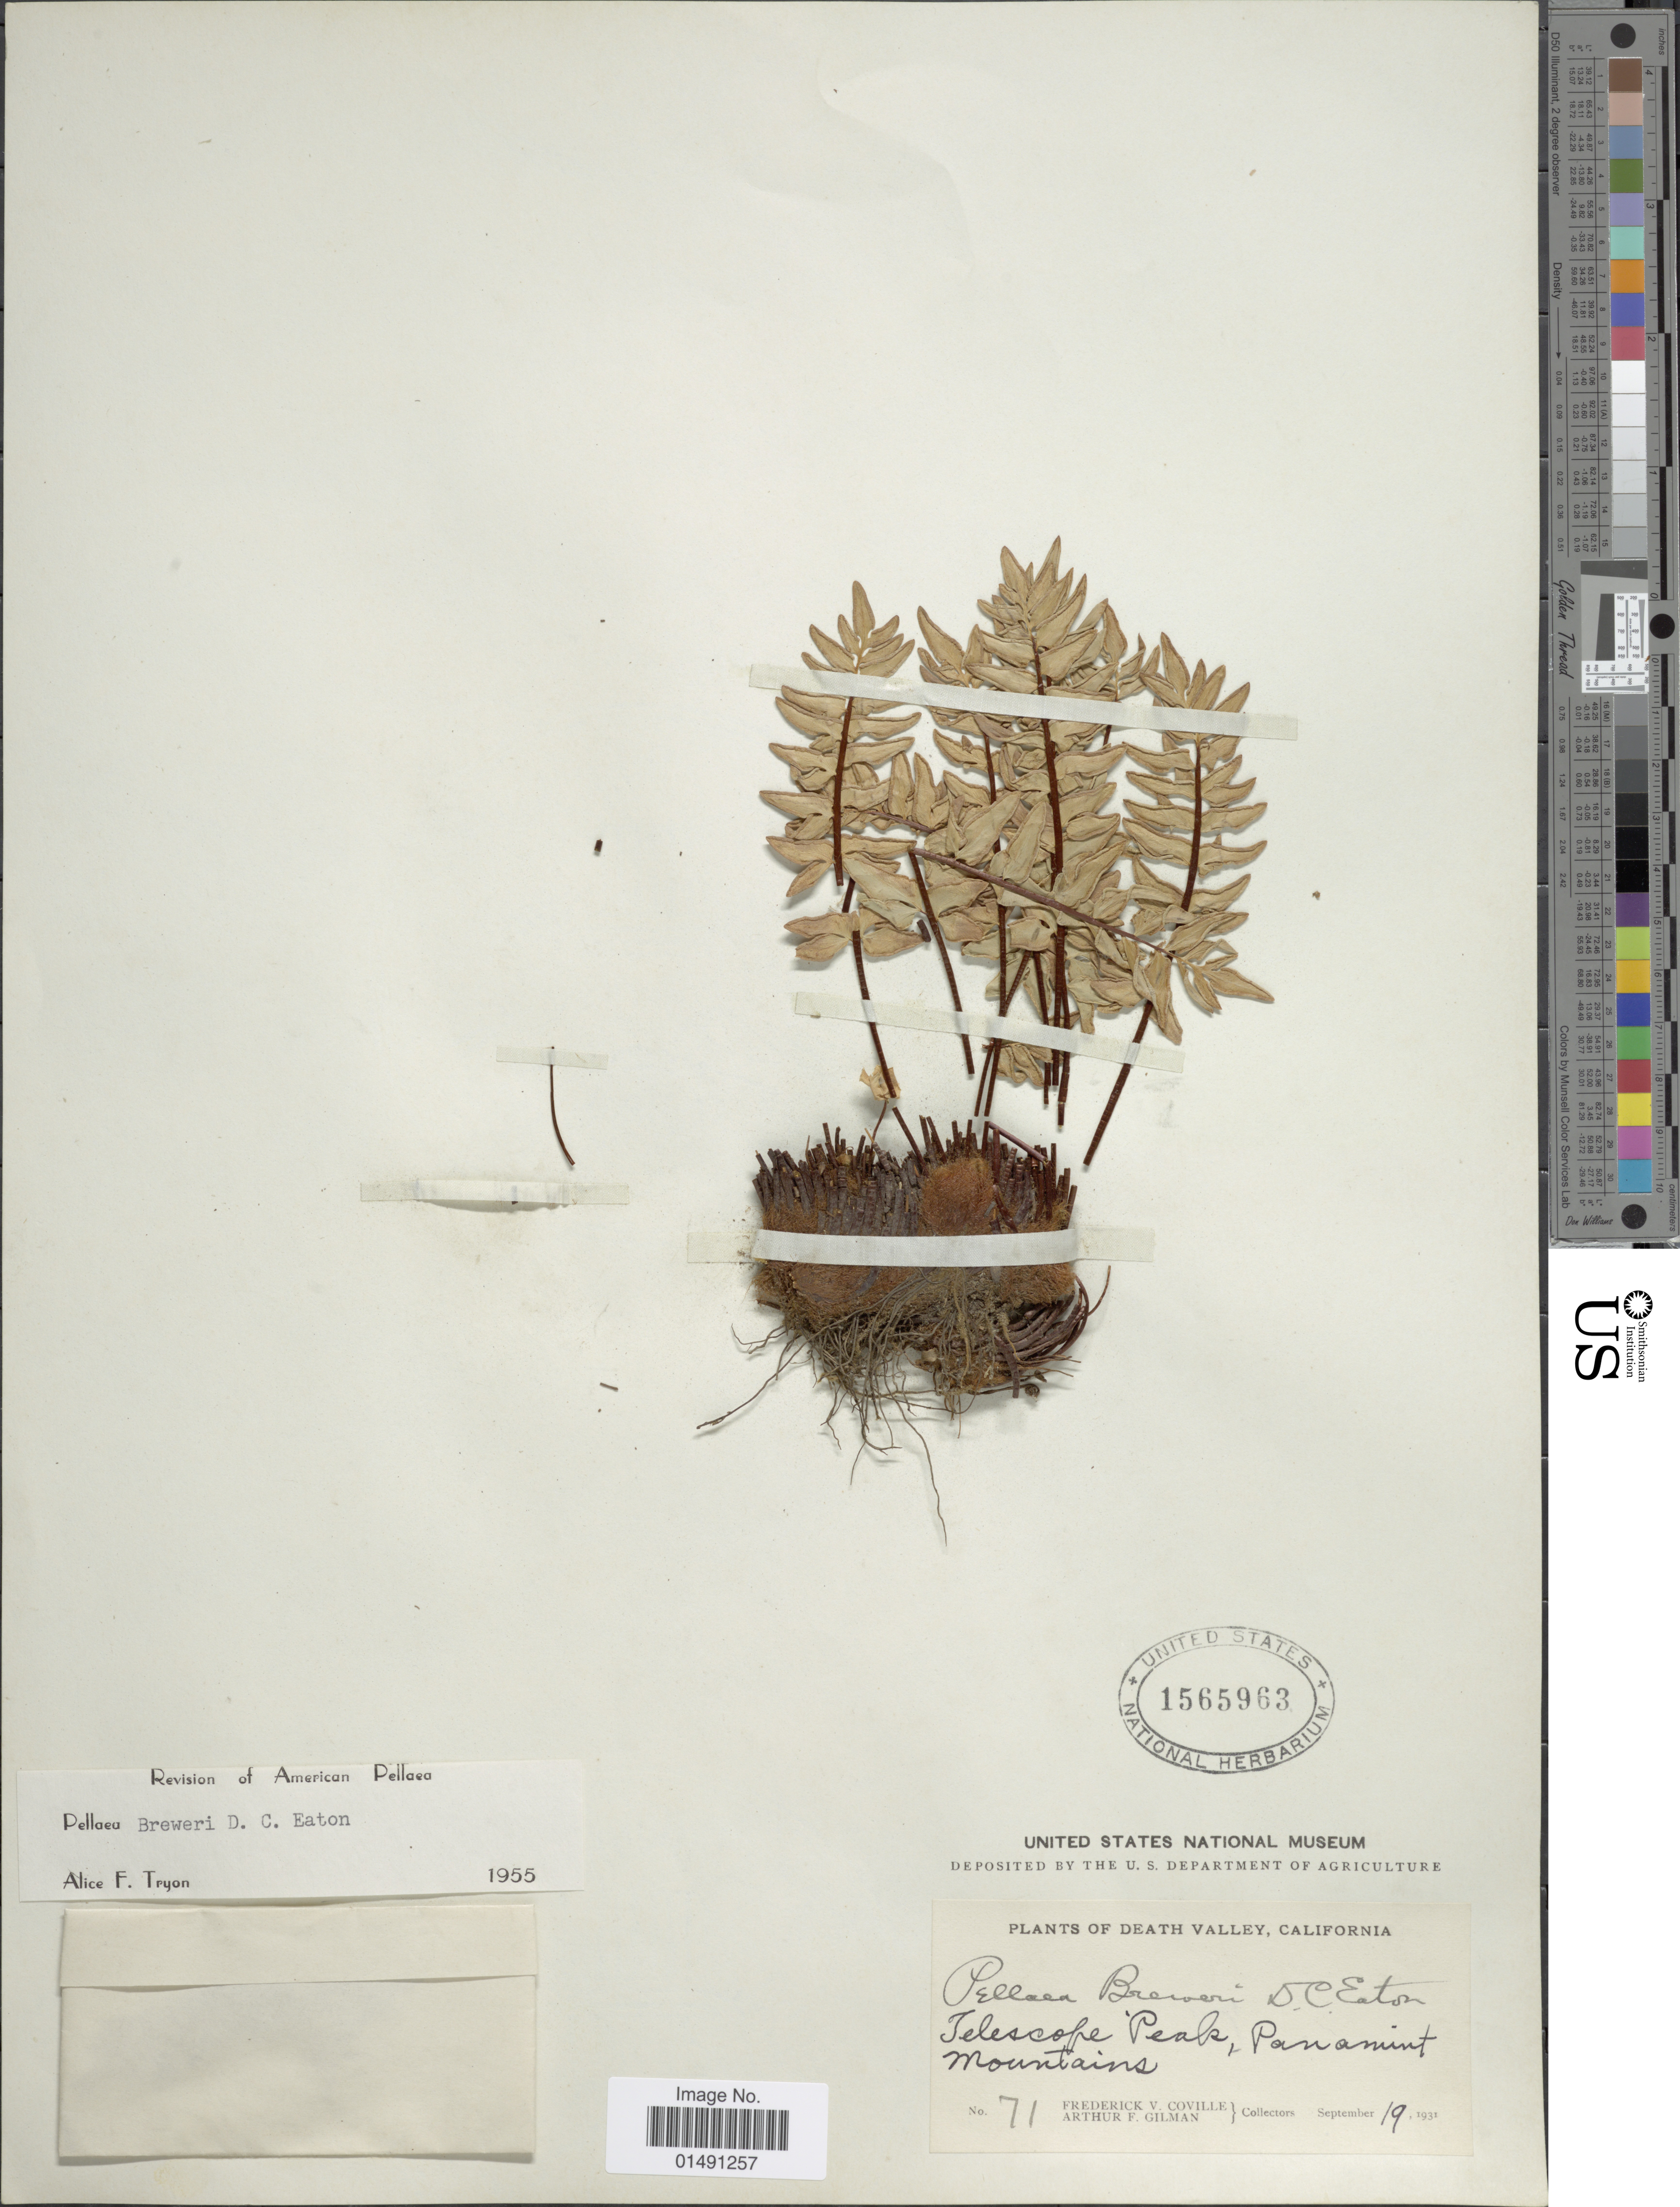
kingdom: Plantae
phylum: Tracheophyta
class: Polypodiopsida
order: Polypodiales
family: Pteridaceae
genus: Pellaea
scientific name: Pellaea breweri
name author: D.C. Eaton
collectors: F. V. Coville & A. Gilman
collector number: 71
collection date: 1931-09-19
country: United States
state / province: California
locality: Death Valley, Telecope Peak, Panamint Mount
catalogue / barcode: US 1565963